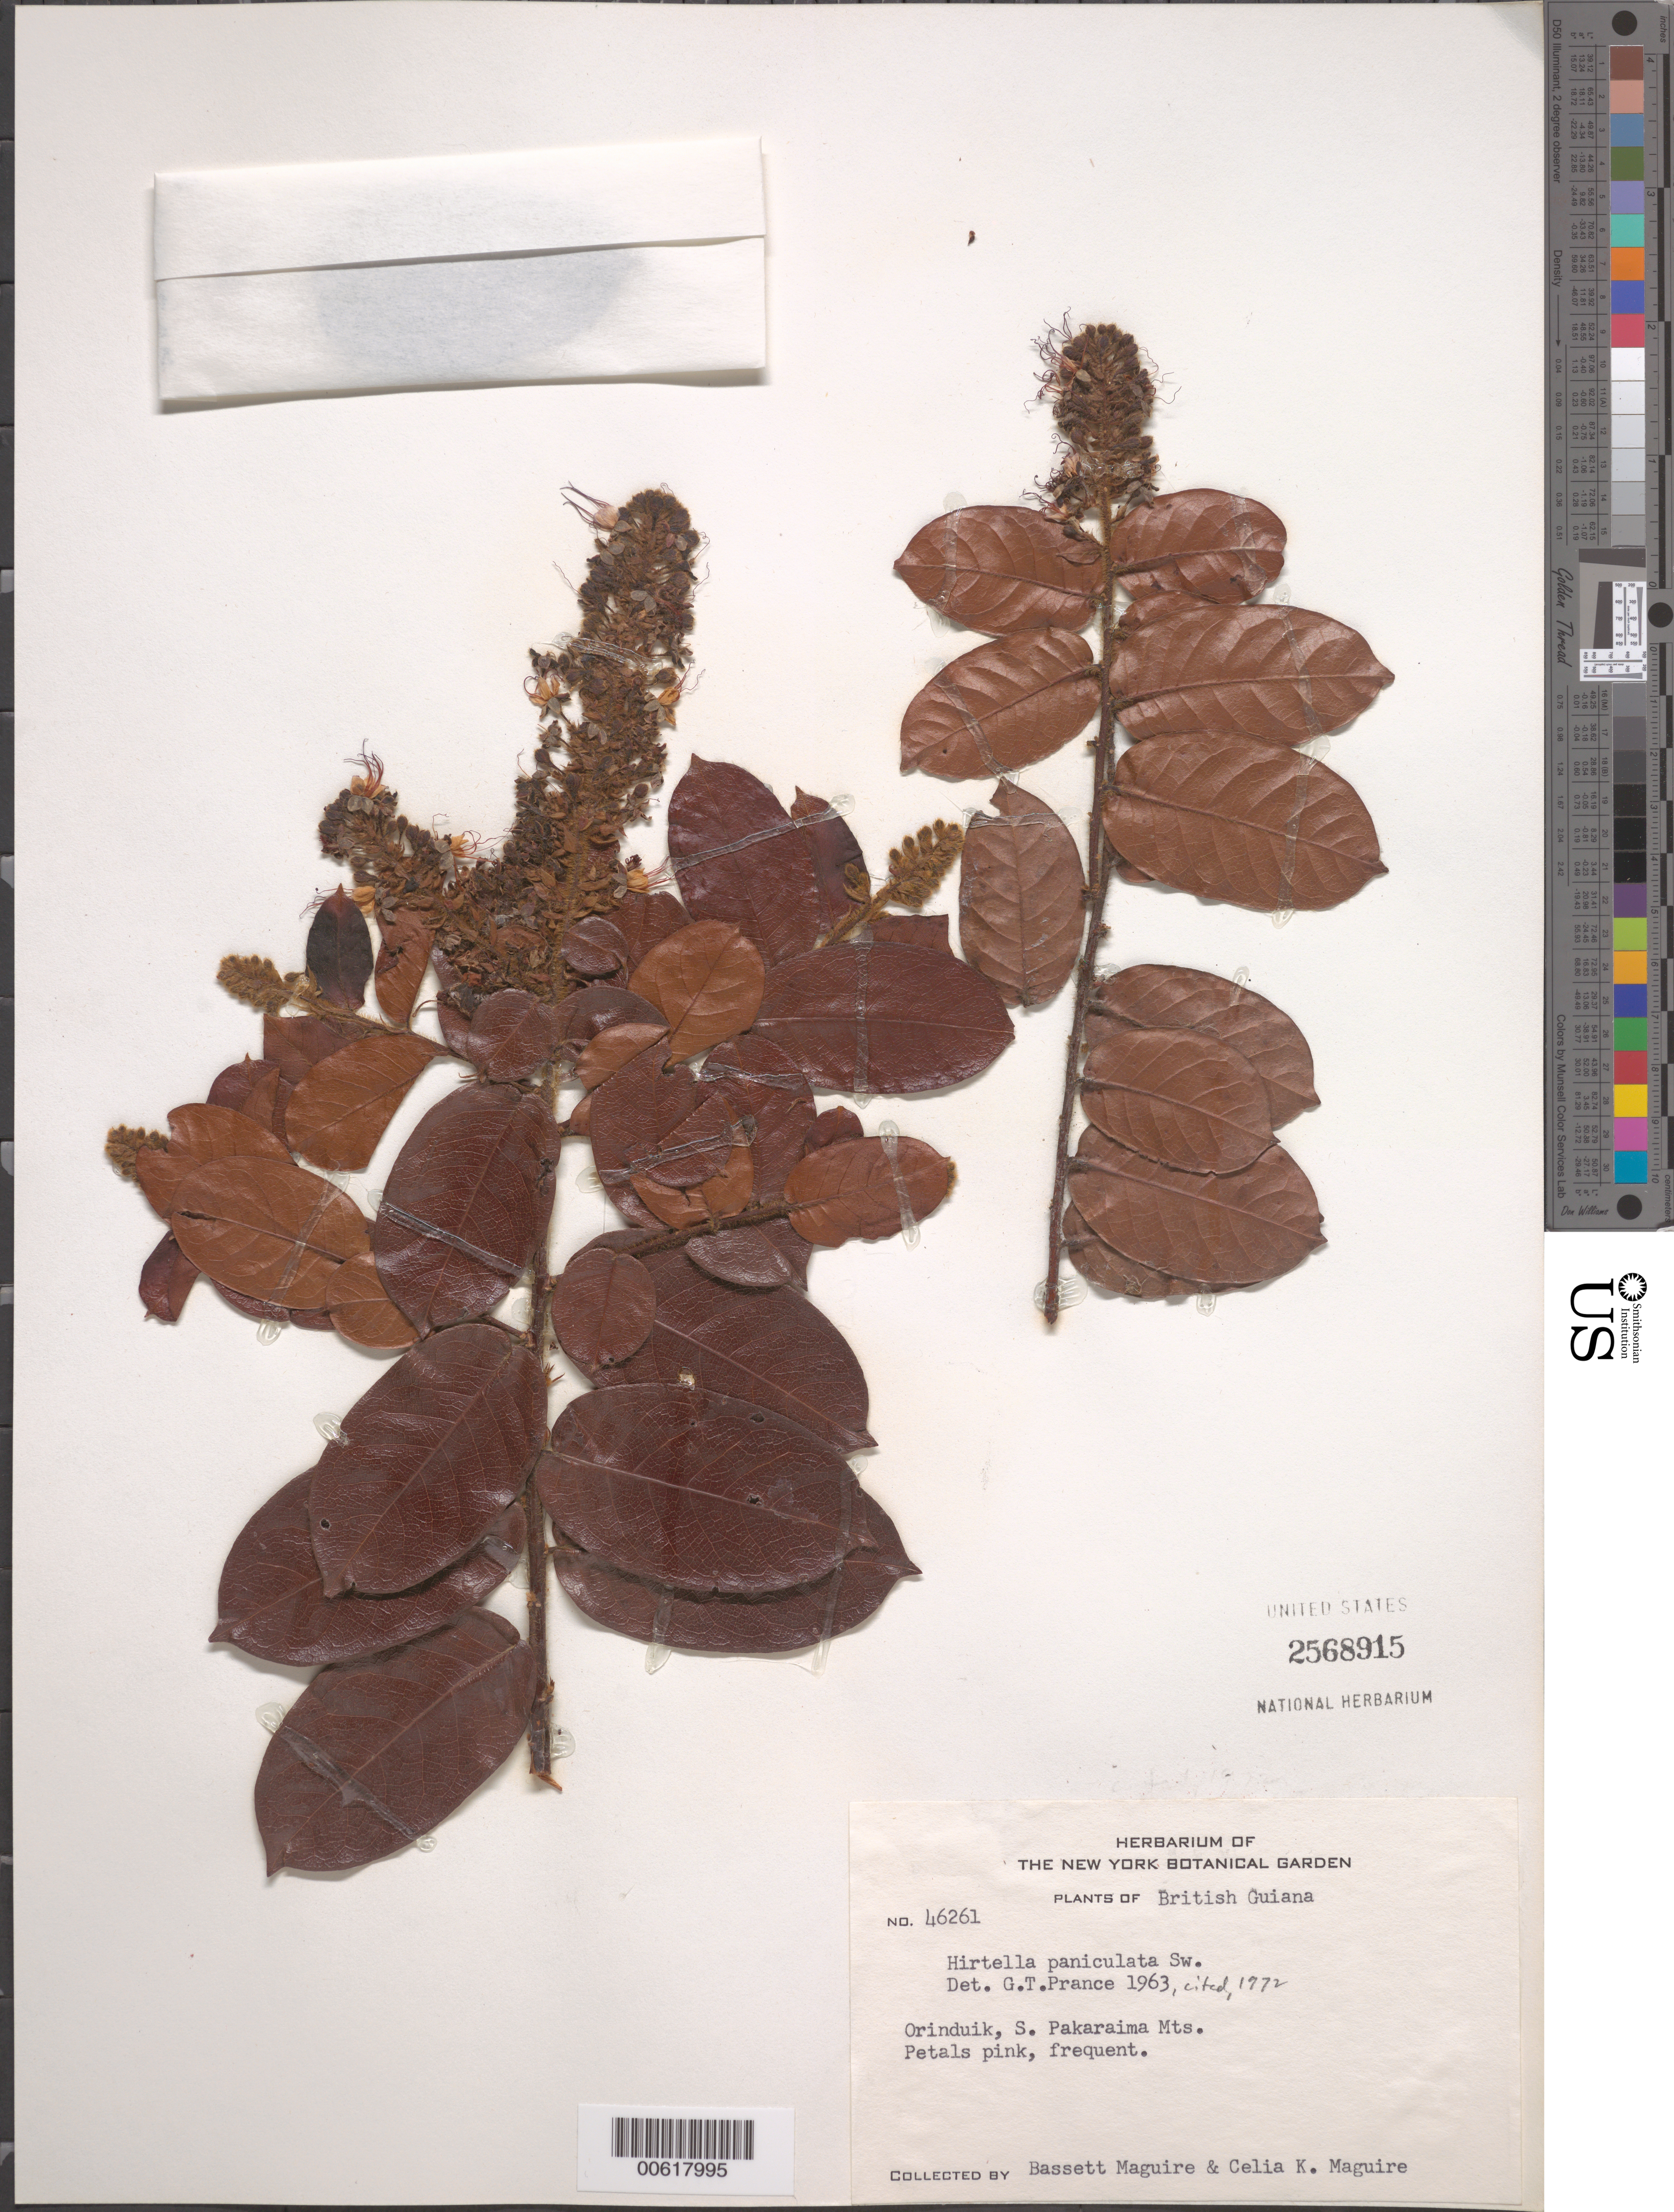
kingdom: Plantae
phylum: Tracheophyta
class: Magnoliopsida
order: Malpighiales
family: Chrysobalanaceae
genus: Hirtella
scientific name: Hirtella paniculata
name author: Sw.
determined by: Prance, G. T.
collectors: B. Maguire, C. K. Maguire & G. Wilson-Browne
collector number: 46261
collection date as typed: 24-Sep-61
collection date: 1961-09-24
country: Guyana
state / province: Potaro-Siparuni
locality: Orinduik, Ireng R, S Pakaraima Mts.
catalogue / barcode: US 2568915